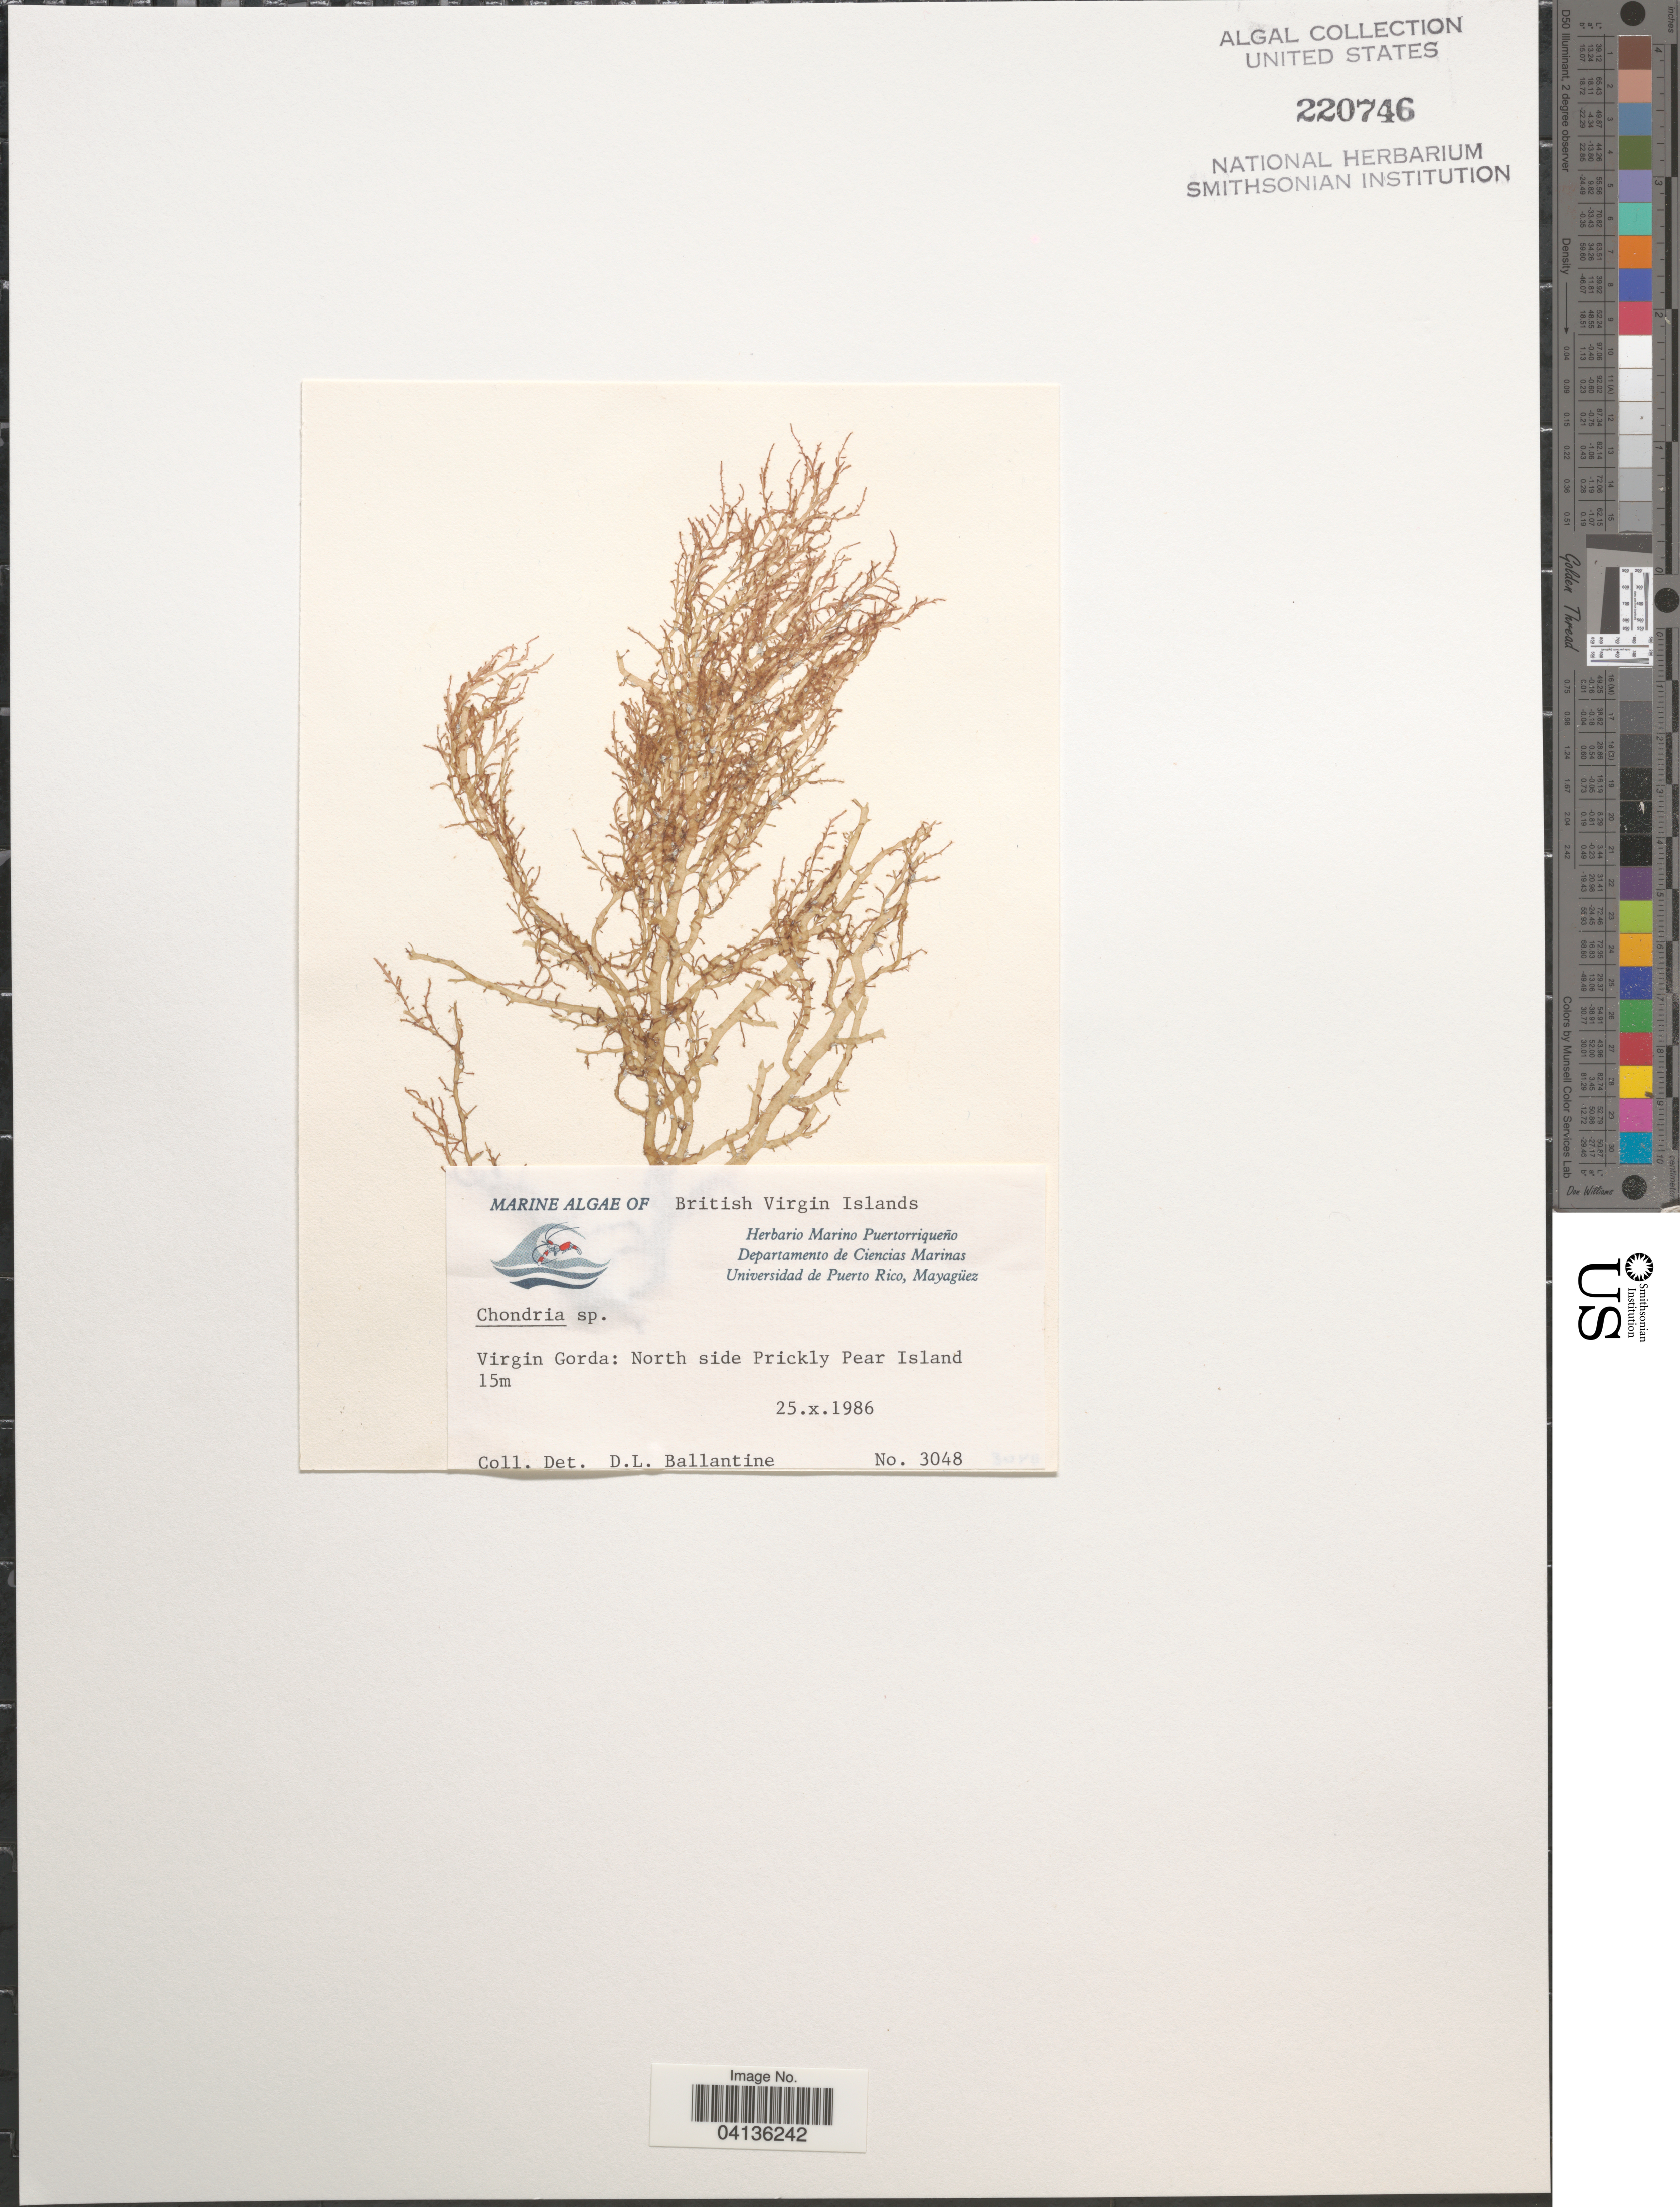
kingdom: Plantae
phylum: Rhodophyta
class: Florideophyceae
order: Ceramiales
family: Rhodomelaceae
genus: Chondria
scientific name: Chondria sp.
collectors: D.L. Ballantine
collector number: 3048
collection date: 1986-10-25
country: British Virgin Islands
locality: Virgin Gorda: North side Prickly Pear Island.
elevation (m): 15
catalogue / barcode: US 220746